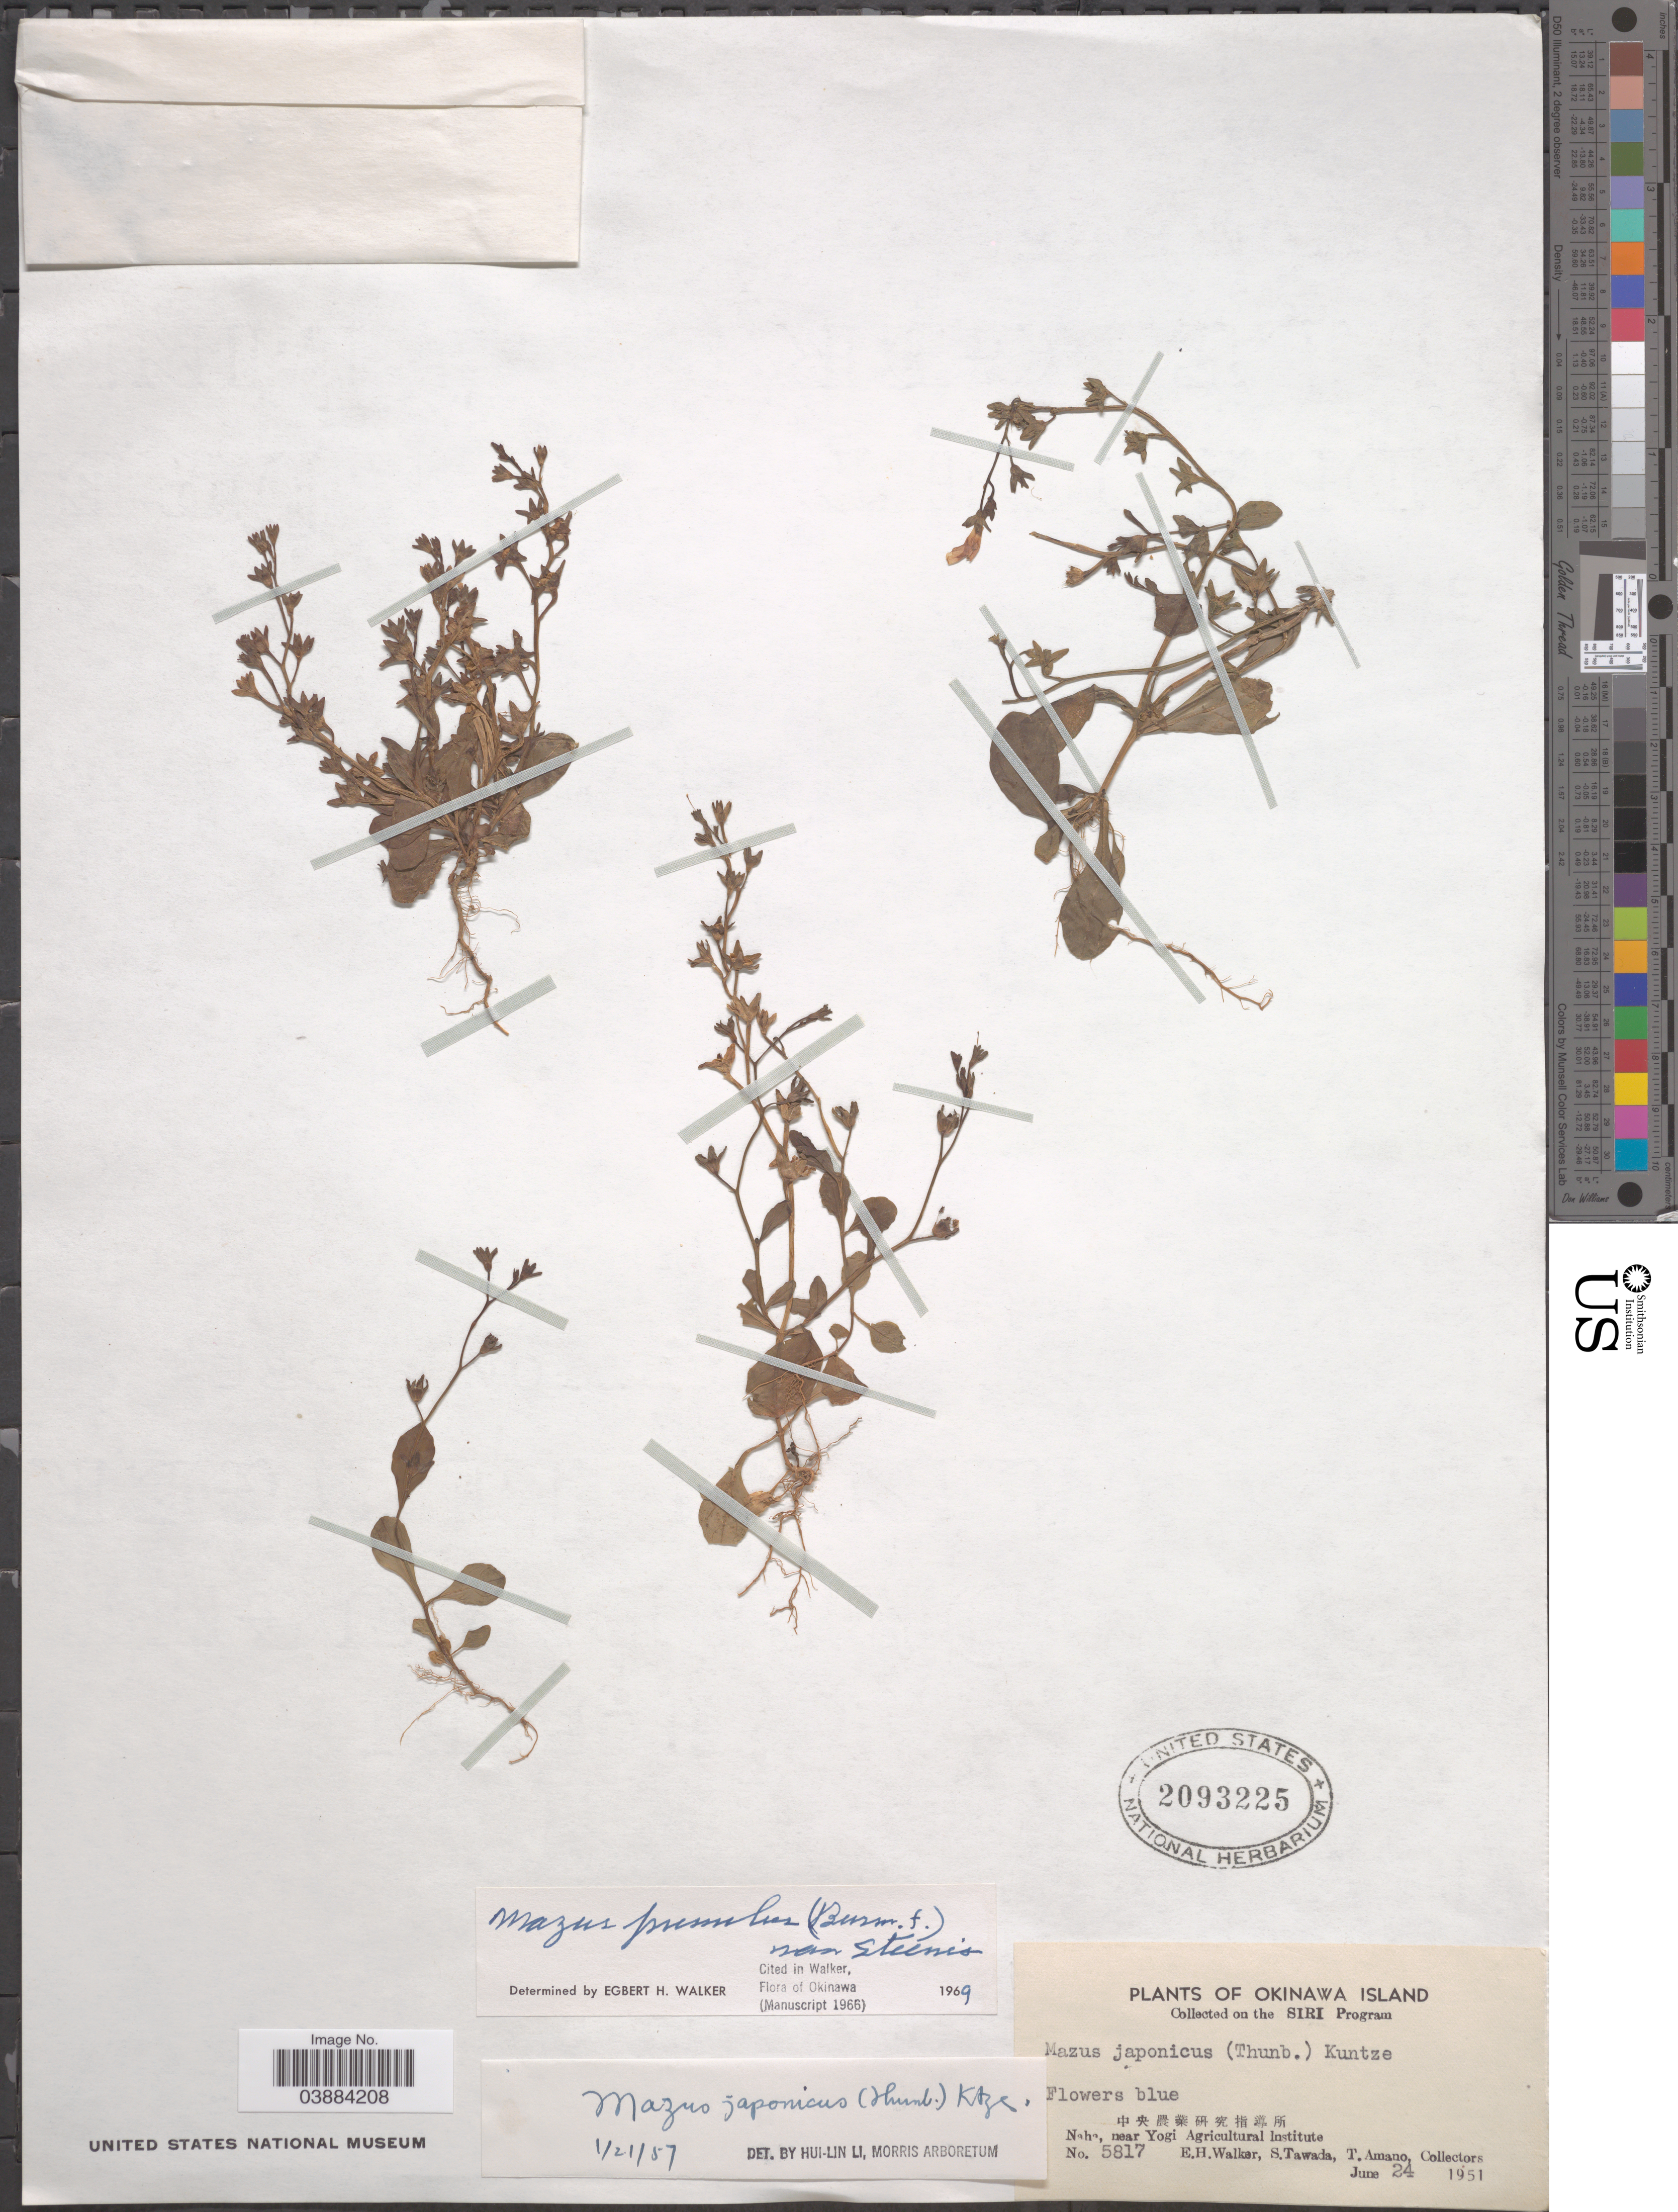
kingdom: Plantae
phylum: Tracheophyta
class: Magnoliopsida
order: Lamiales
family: Mazaceae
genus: Mazus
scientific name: Mazus pumilus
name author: (Burm. f.) Steenis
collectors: E. H. Walker, S. Tawada & T. Amano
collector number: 5817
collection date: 1951-06-24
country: Japan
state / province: Okinawa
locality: X. Naha, near Yogi Agricultural Institute.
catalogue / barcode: US 2093225